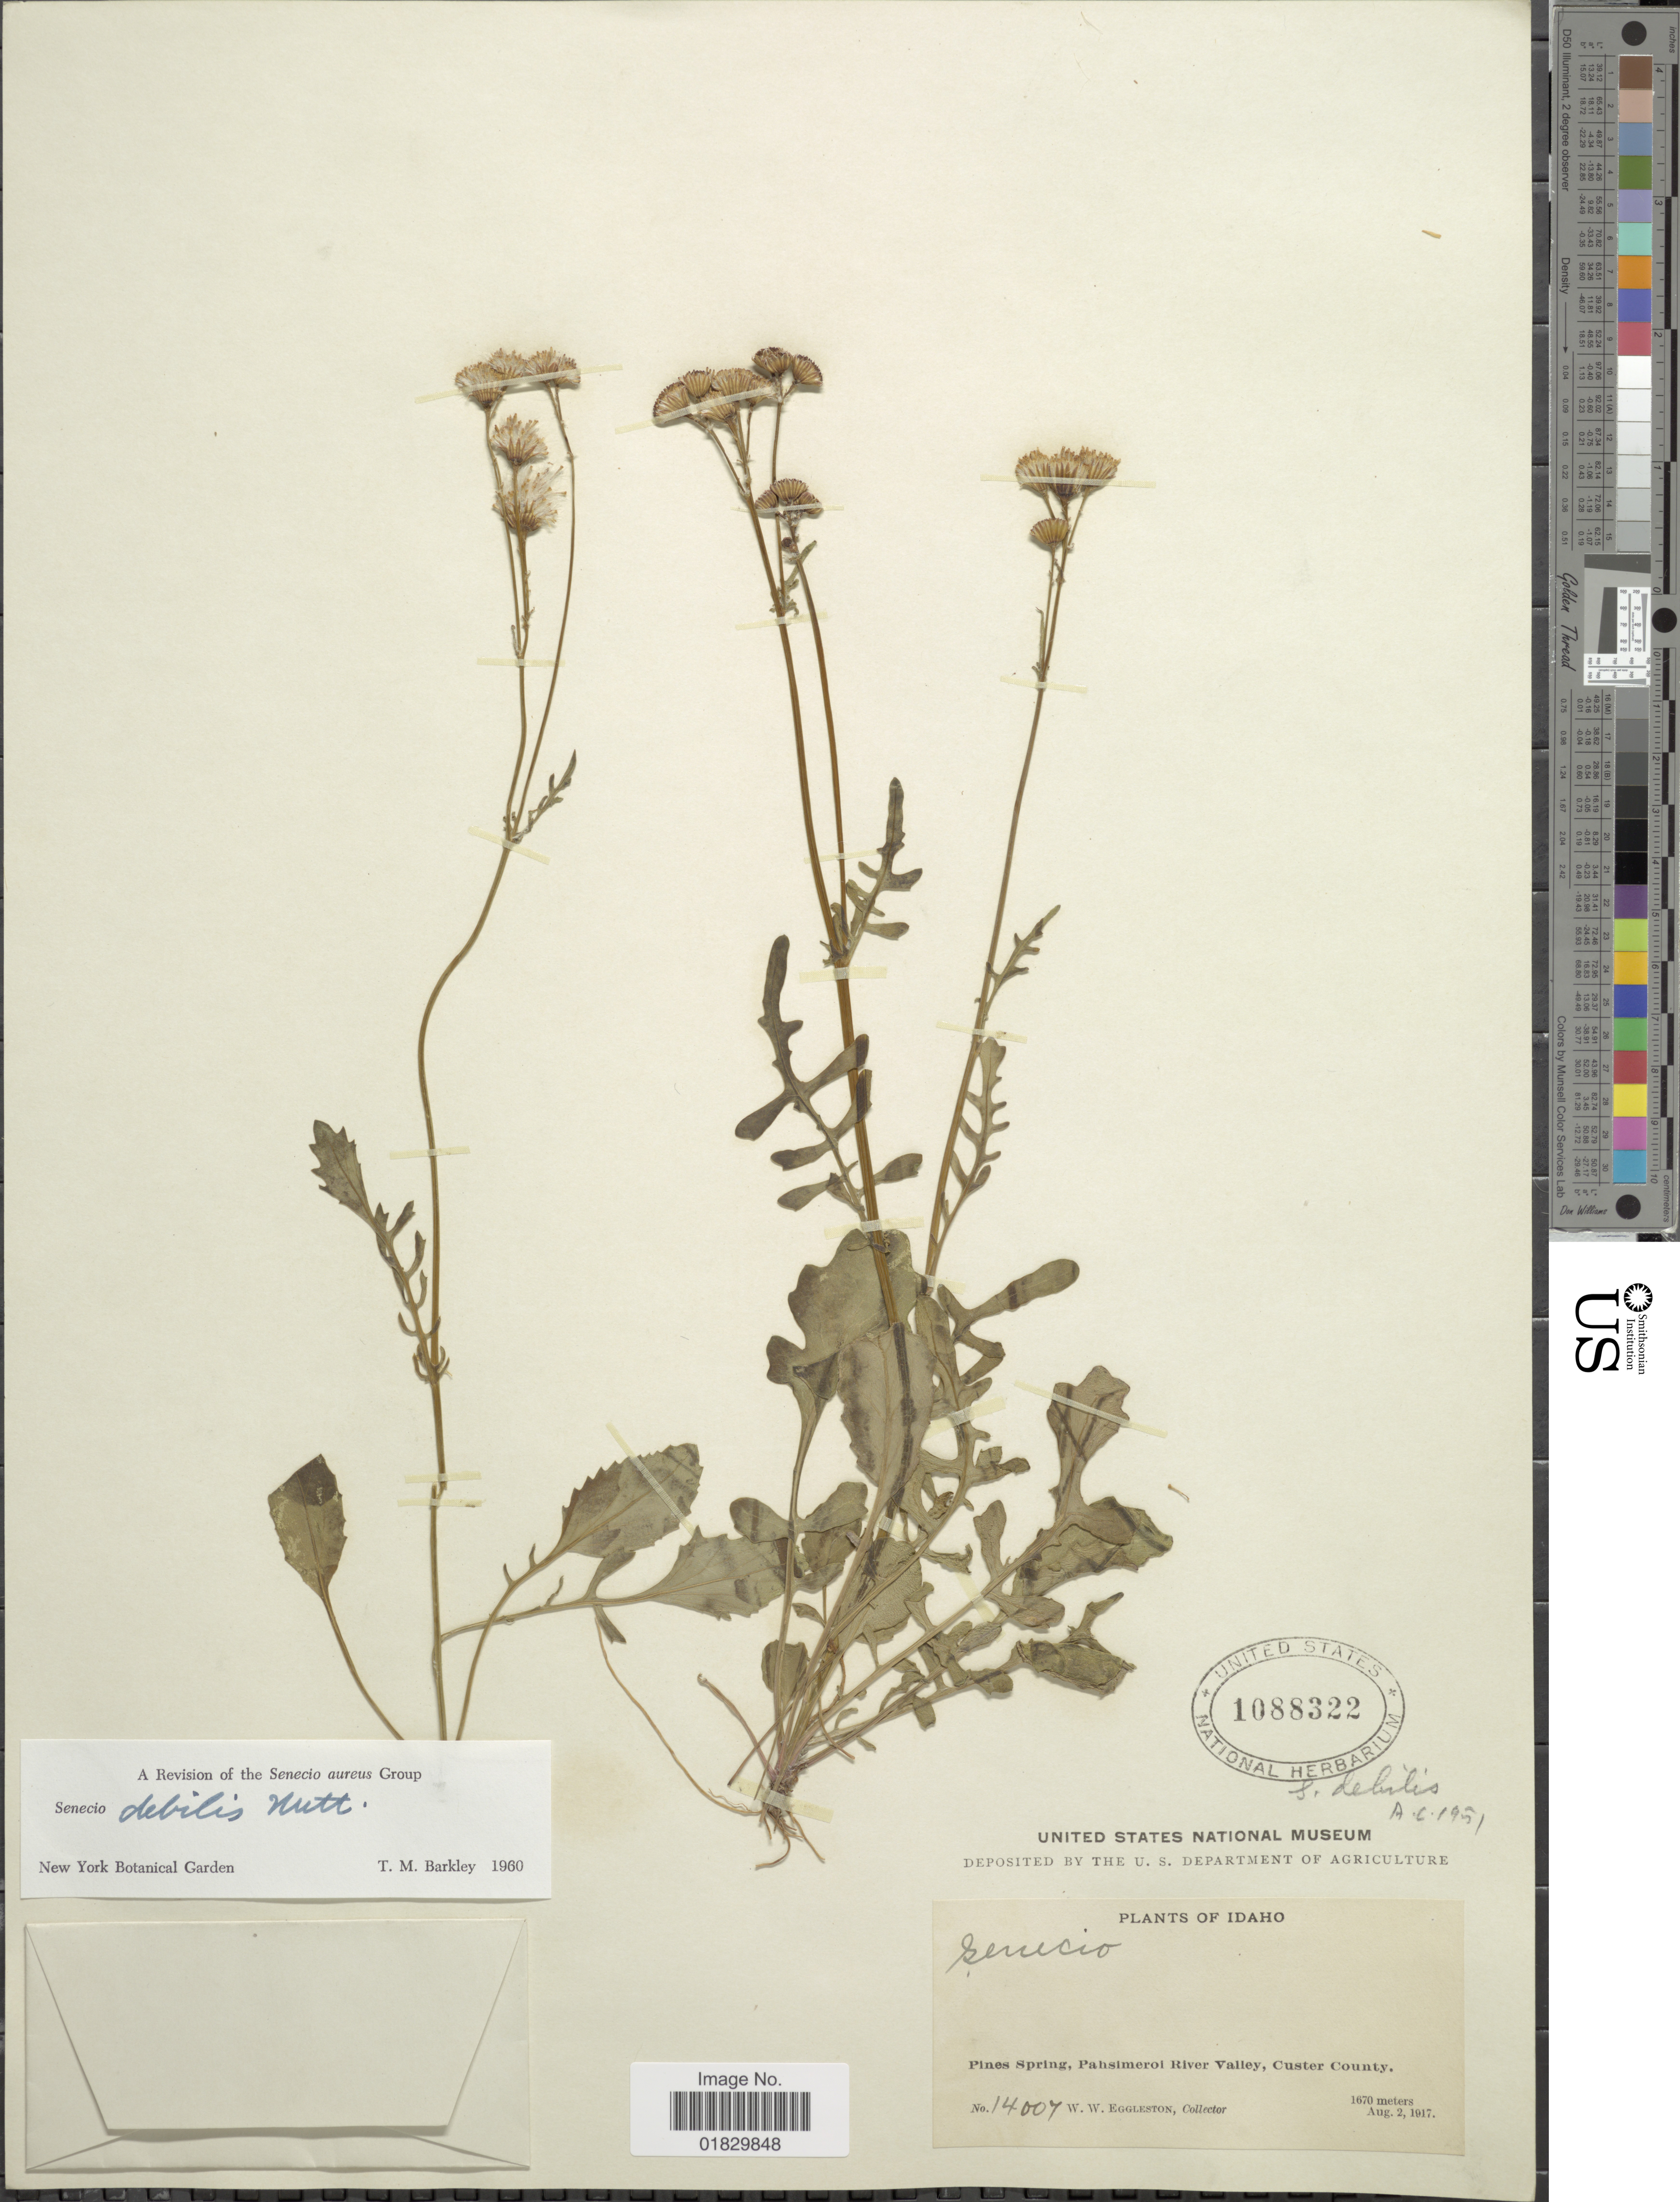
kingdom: Plantae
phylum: Tracheophyta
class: Magnoliopsida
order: Asterales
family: Asteraceae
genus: Packera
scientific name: Packera debilis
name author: (Nutt.) W.A. Weber & Á. Löve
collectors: W. W. Eggleston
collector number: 14007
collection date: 1917-08-02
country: United States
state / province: Idaho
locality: Pines Spring, Pahsimerol River Valley, Custer County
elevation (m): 1670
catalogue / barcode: US 1088322